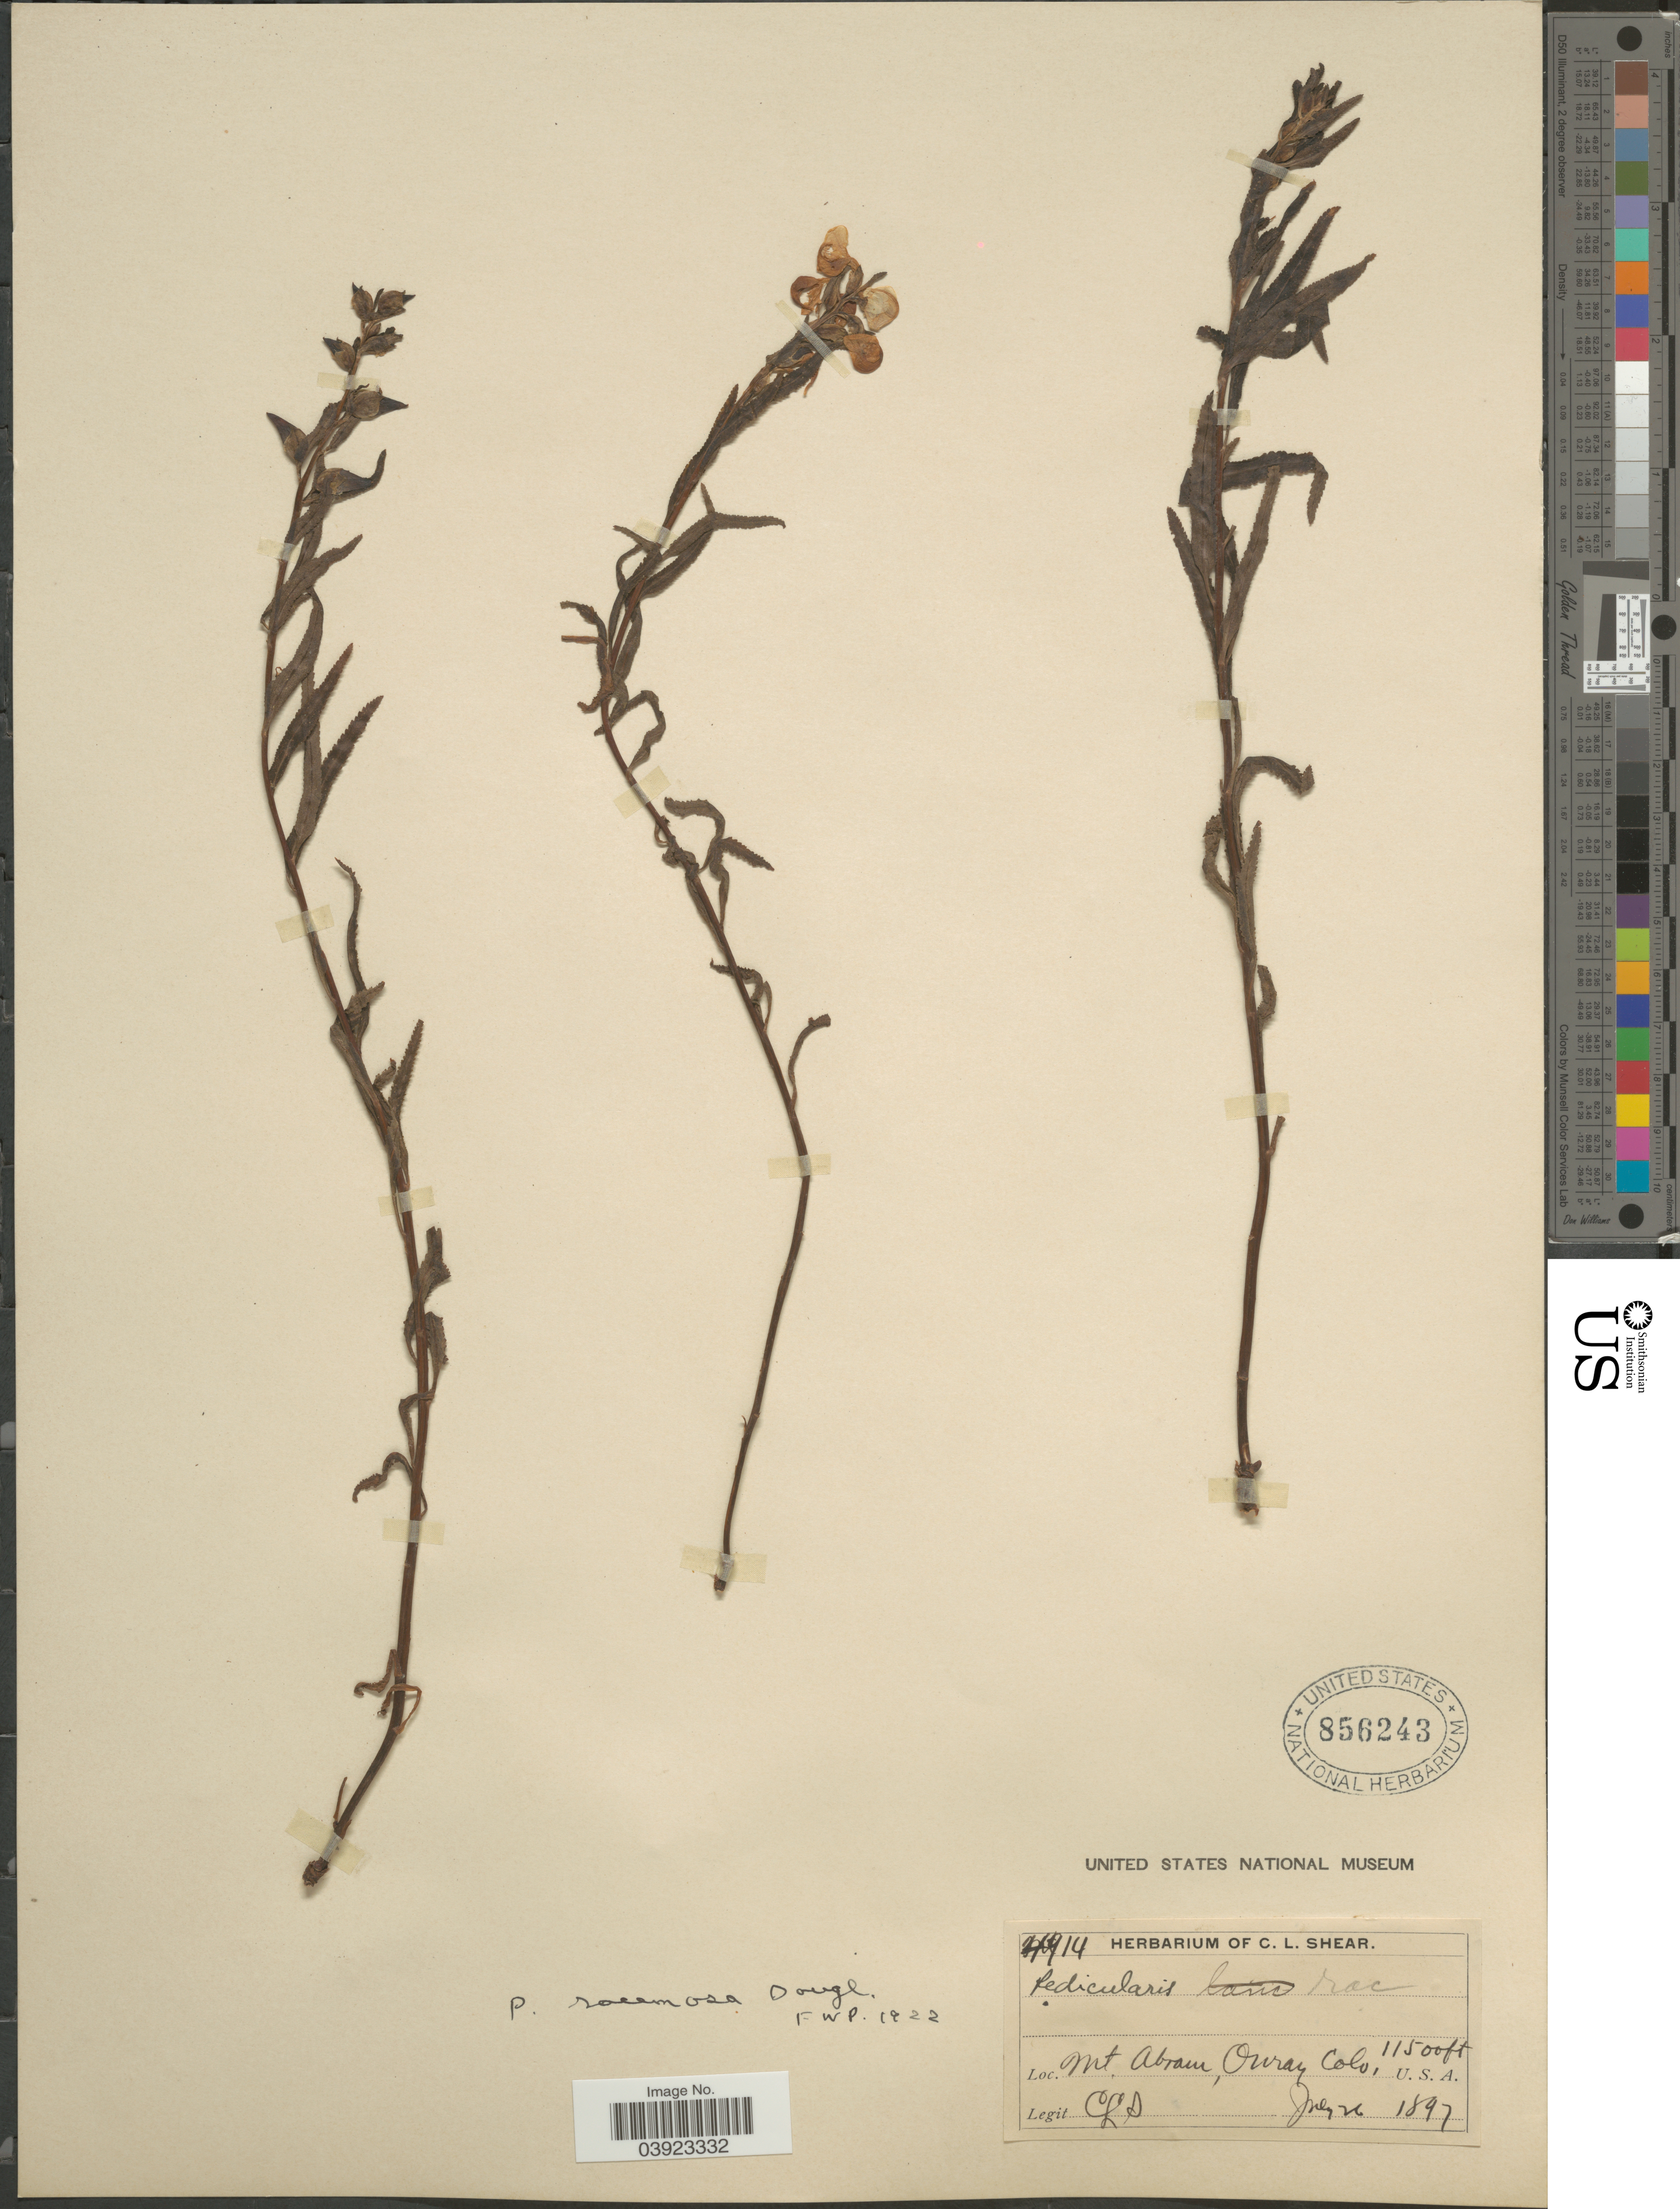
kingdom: Plantae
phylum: Tracheophyta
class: Magnoliopsida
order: Lamiales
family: Orobanchaceae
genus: Pedicularis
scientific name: Pedicularis racemosa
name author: Douglas ex Benth.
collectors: C. L. Shear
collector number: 4914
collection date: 1897-07-26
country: United States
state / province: Colorado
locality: Mt. Abram, Ouray.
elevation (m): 3505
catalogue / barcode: US 856243